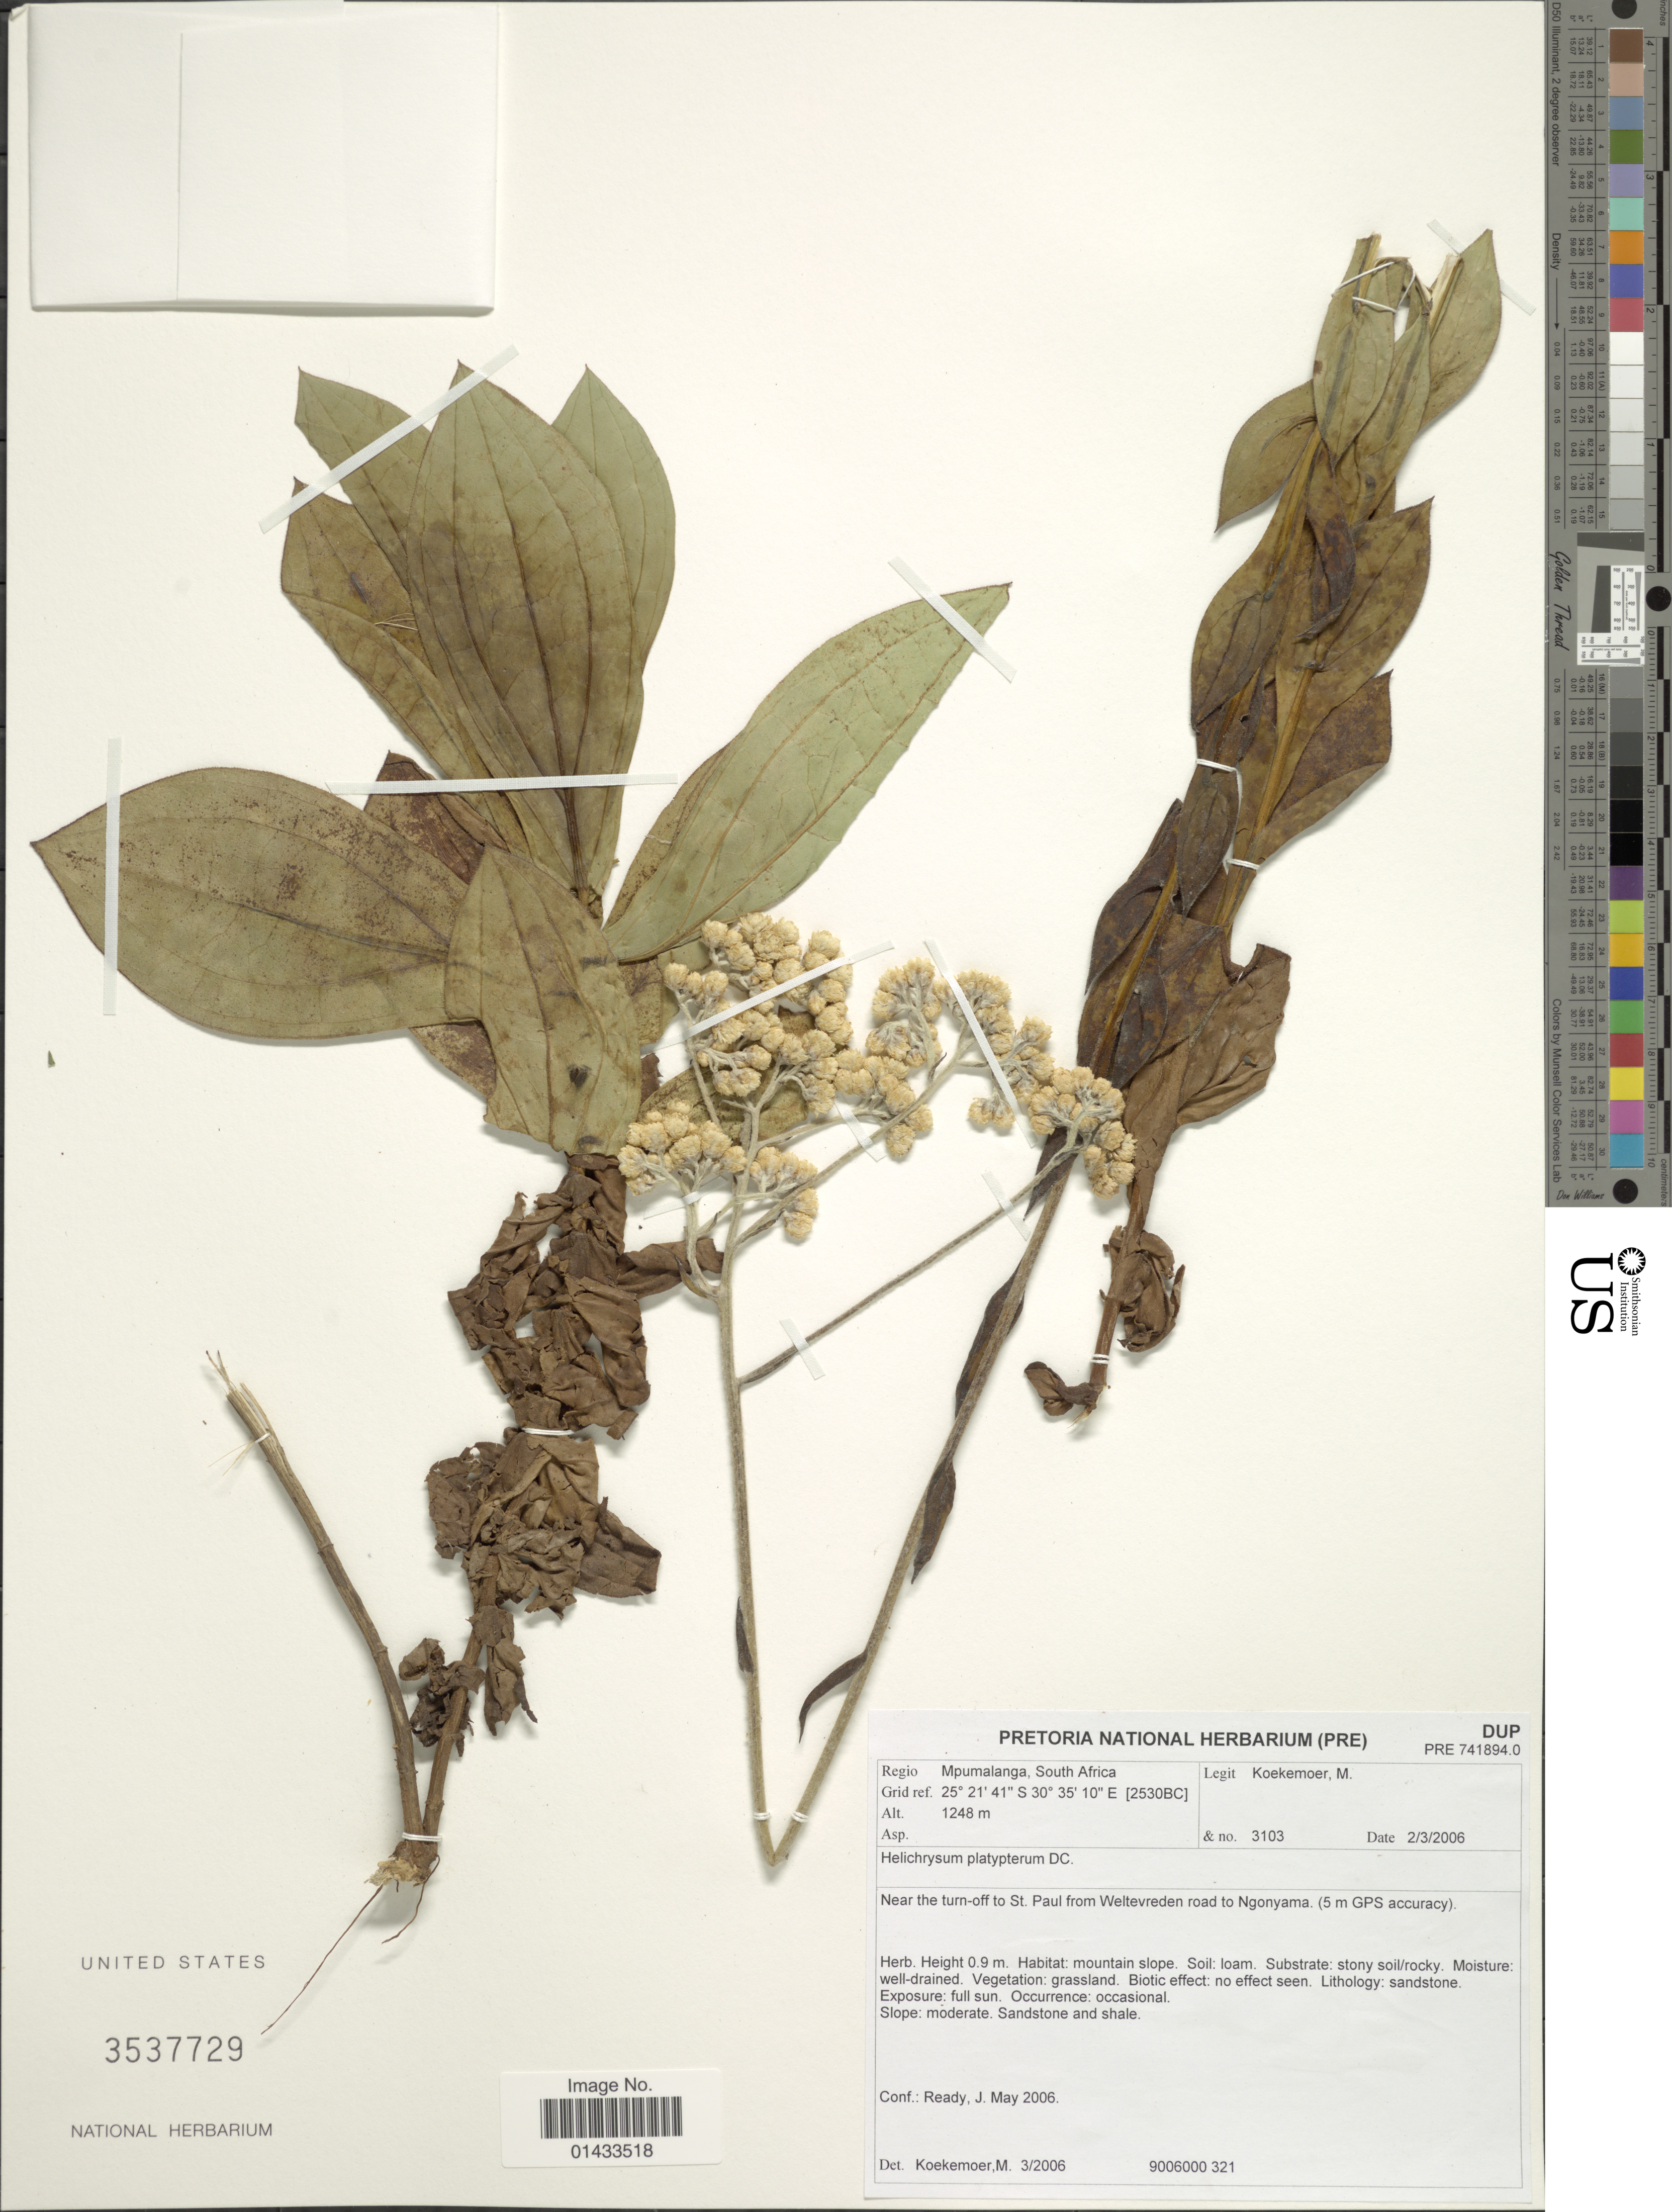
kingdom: Plantae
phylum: Tracheophyta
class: Magnoliopsida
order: Asterales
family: Asteraceae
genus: Helichrysum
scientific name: Helichrysum platypterum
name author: DC.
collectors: M. Koekemoer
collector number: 3103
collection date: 2006-03-02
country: South Africa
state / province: Mpumalanga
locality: Regio Mpumalanga, South Africa, Grid ref. [2530BC], Near the turn-off to St. Paul from Weltevreden road to Ngonyama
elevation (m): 1248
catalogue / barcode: US 3537729